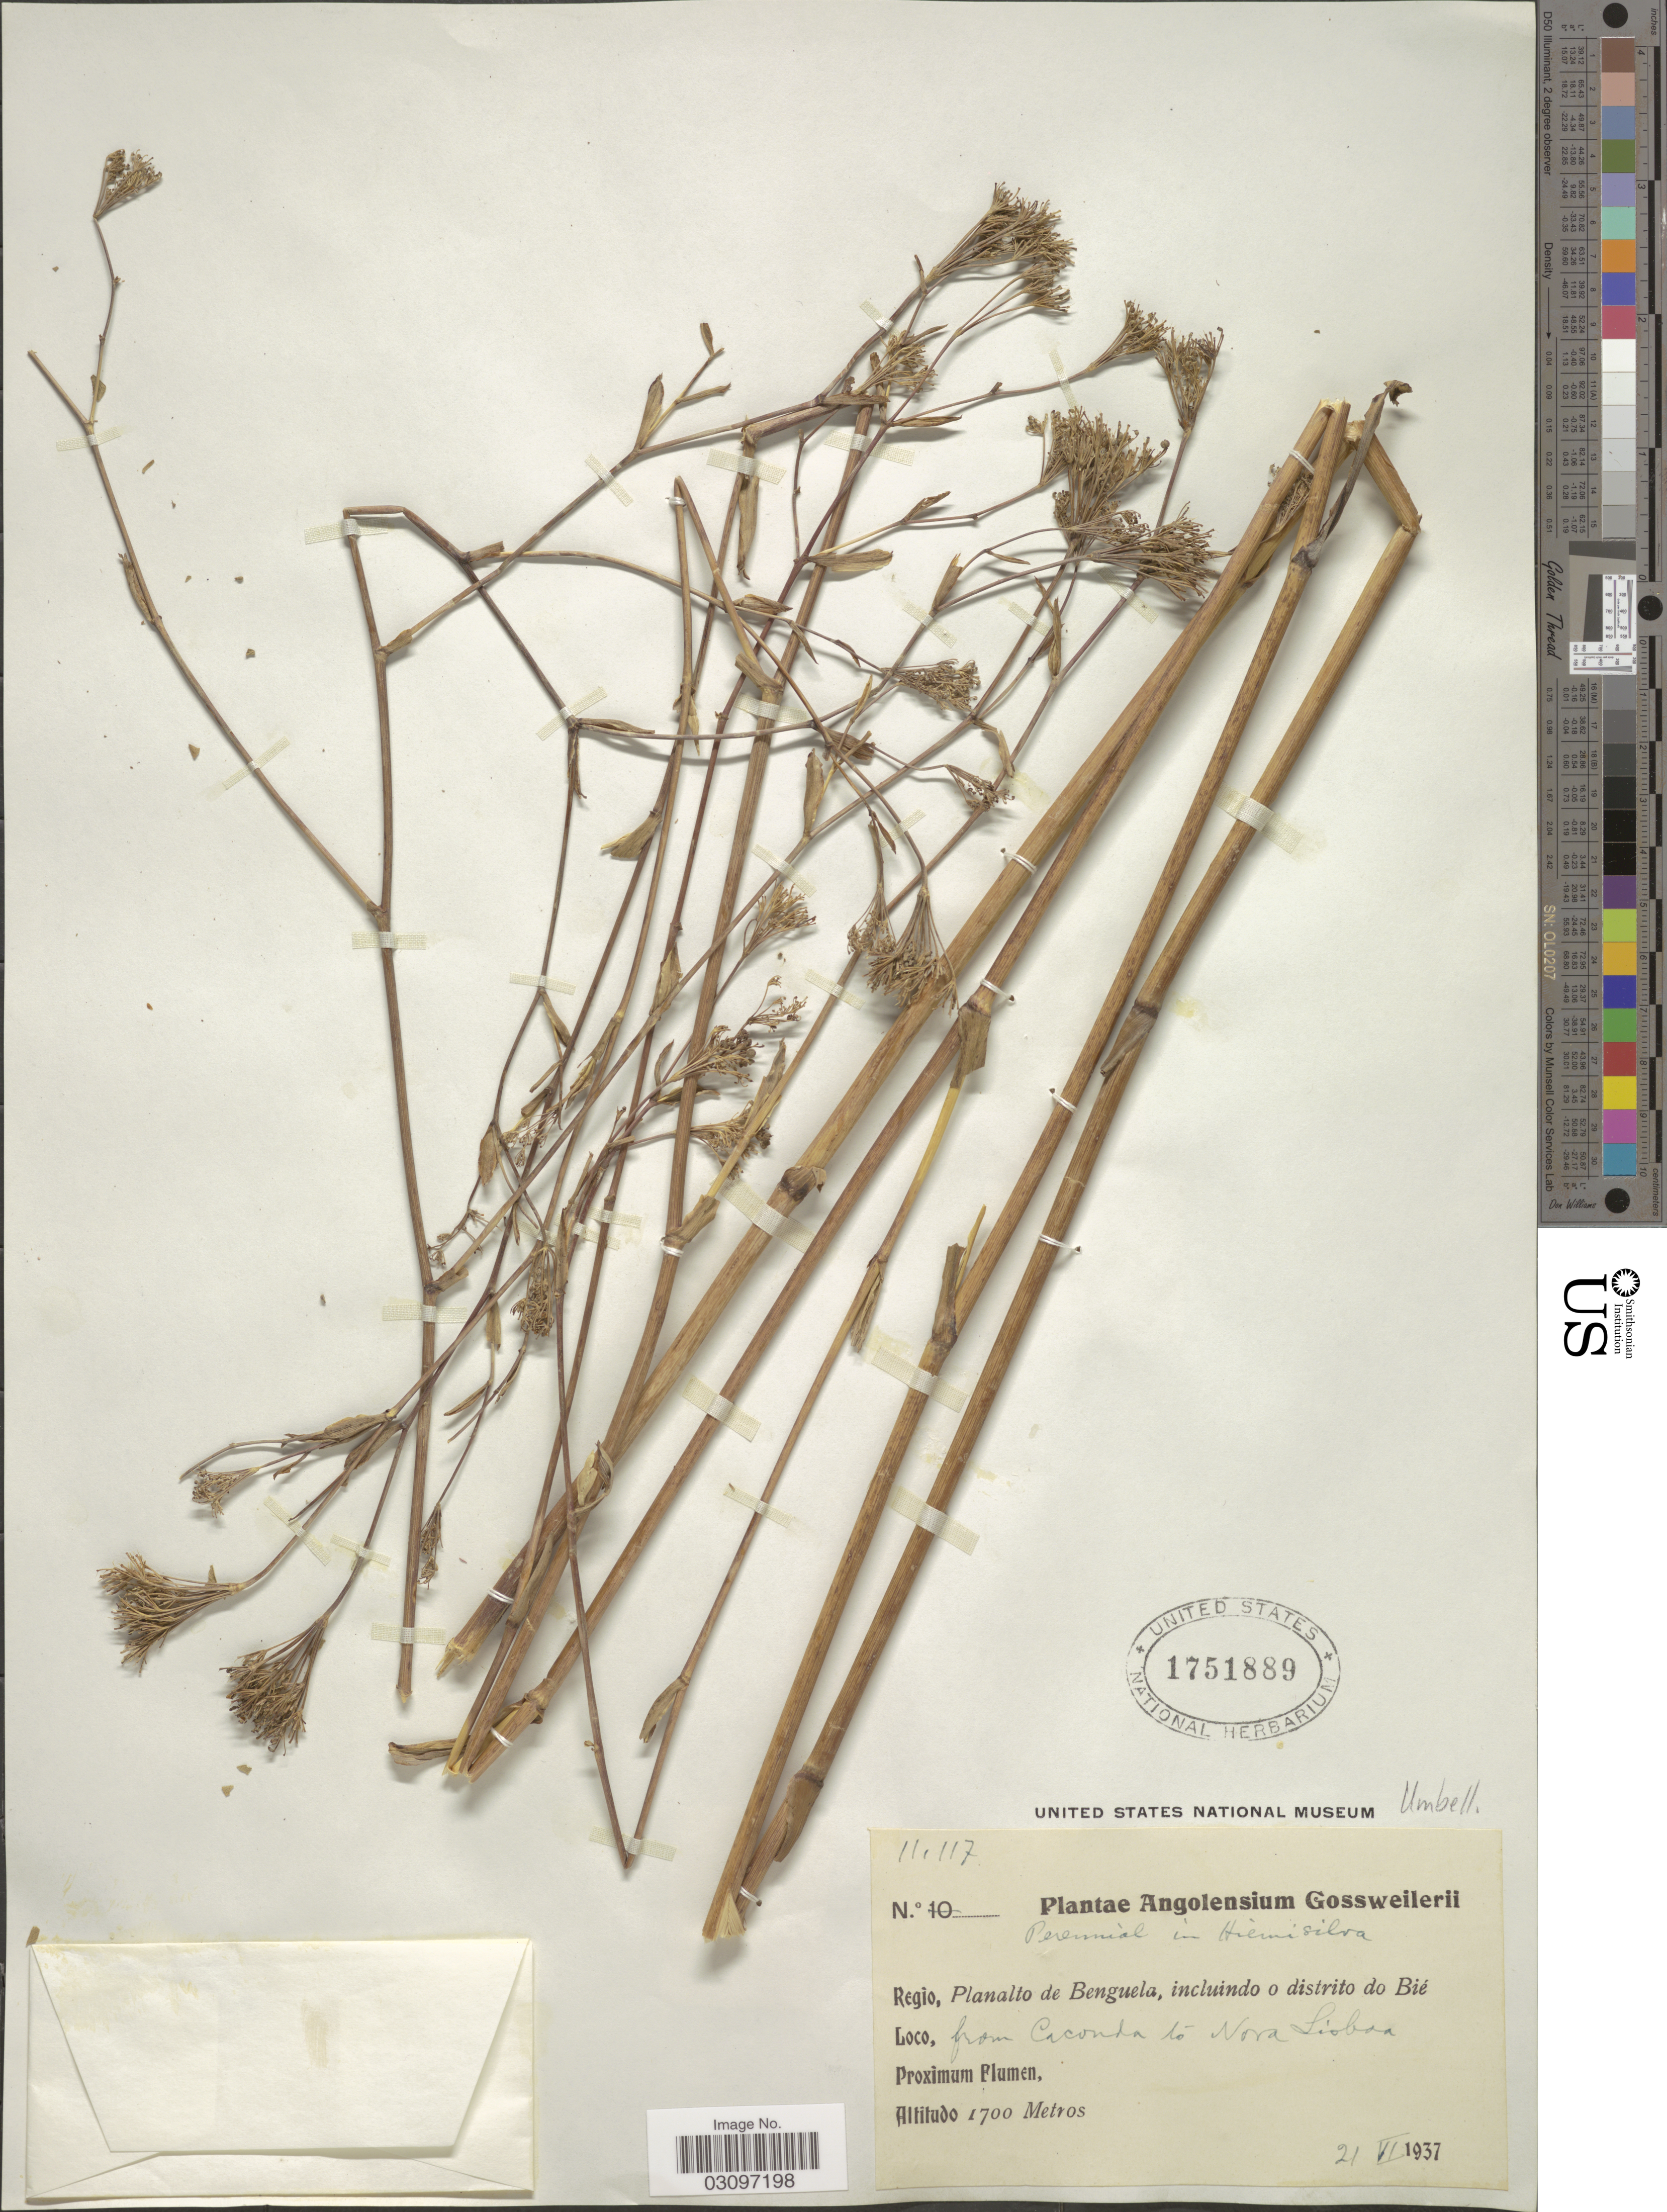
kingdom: Plantae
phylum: Tracheophyta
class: Magnoliopsida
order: Apiales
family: Apiaceae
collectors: -. Gossweiler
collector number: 11117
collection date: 1937-06-21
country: Angola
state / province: Benguela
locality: Regio, Planalto de Benguela, incluindo o distrito do Bié. From Caconda to Nora Lisboa.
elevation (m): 1700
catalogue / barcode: US 1751889